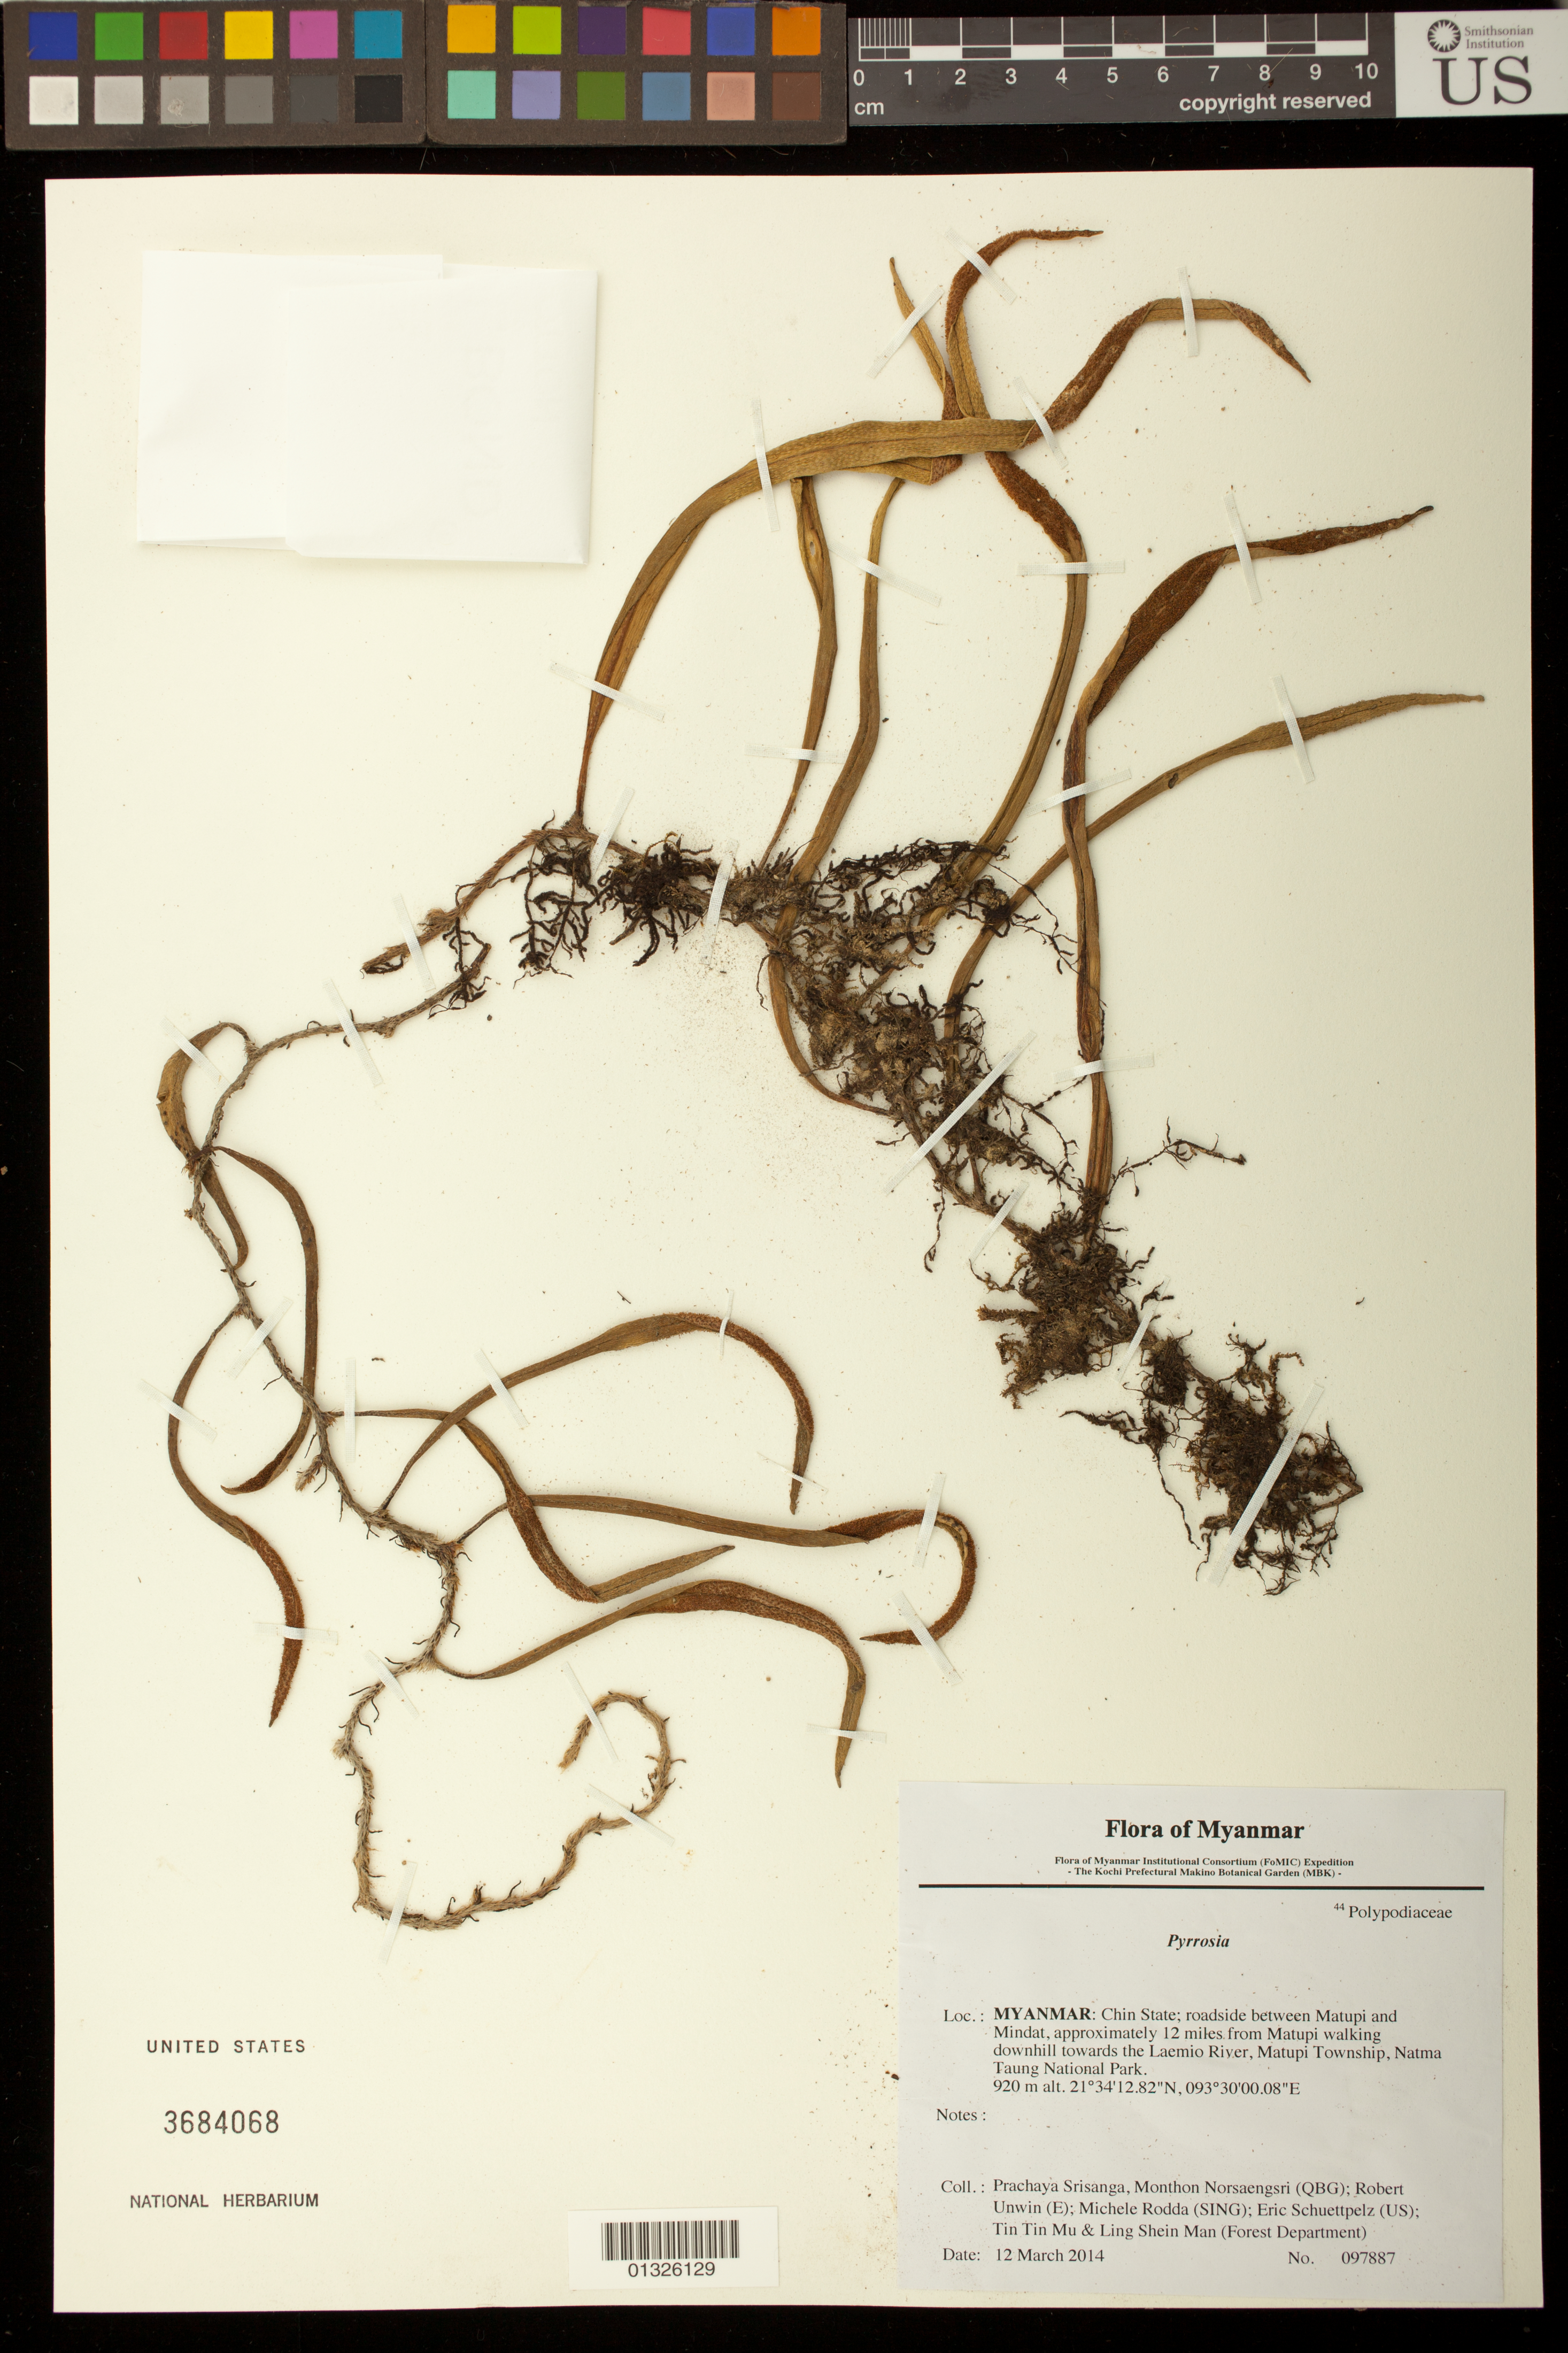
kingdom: Plantae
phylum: Tracheophyta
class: Polypodiopsida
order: Polypodiales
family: Polypodiaceae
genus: Pyrrosia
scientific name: Pyrrosia sp.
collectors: P. Srisanga, M. Norsaengsri, R. Unwin, M. Rodda, E. Schuettpelz, Tin Tin Mu & Ling Shein Man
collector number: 97887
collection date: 2014-03-12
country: Myanmar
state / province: Chin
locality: Roadside between Matupi and Mindat, approximately 12 miles from Matupi walking downhill towards the Laemio River, Matupi Township, Natma Taung National Park.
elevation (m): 920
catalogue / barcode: US 3684068